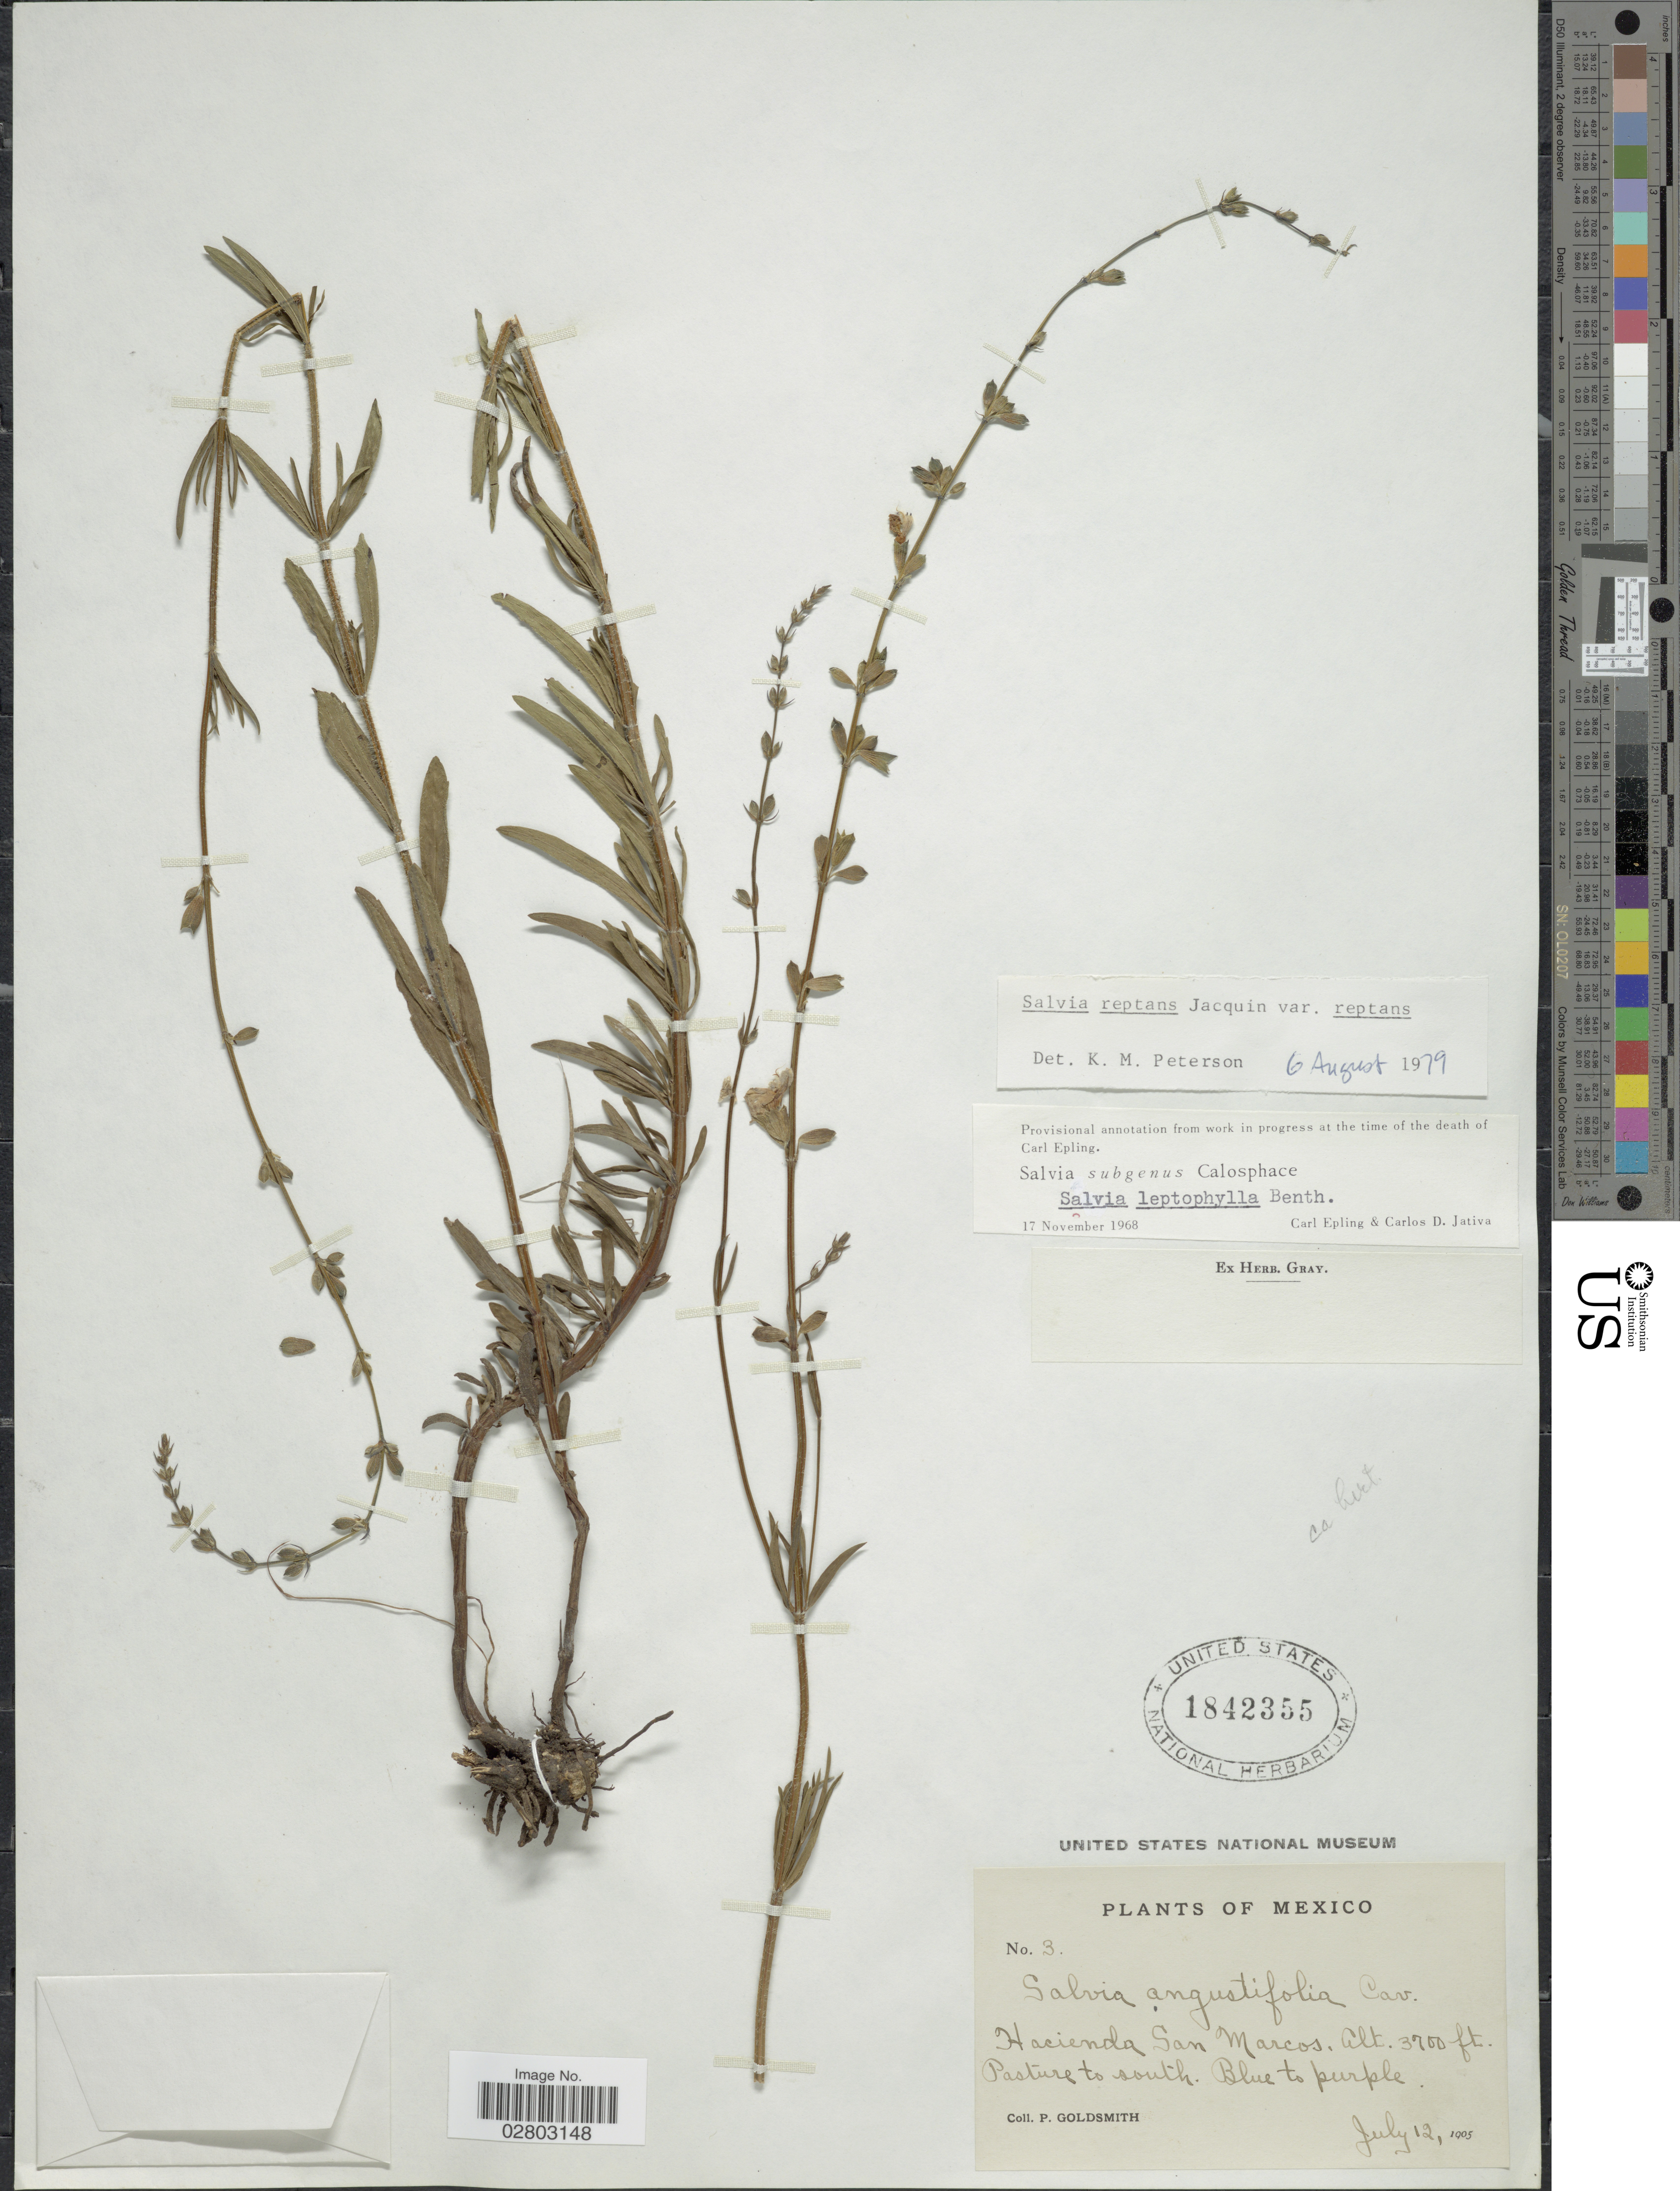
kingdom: Plantae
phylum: Tracheophyta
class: Magnoliopsida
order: Lamiales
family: Lamiaceae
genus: Salvia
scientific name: Salvia reptans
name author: Jacq.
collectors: P. Goldsmith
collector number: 3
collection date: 1905-07-12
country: Mexico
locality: Hacienda San Marcos, Pasture to south.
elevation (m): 1128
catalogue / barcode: US 1842355